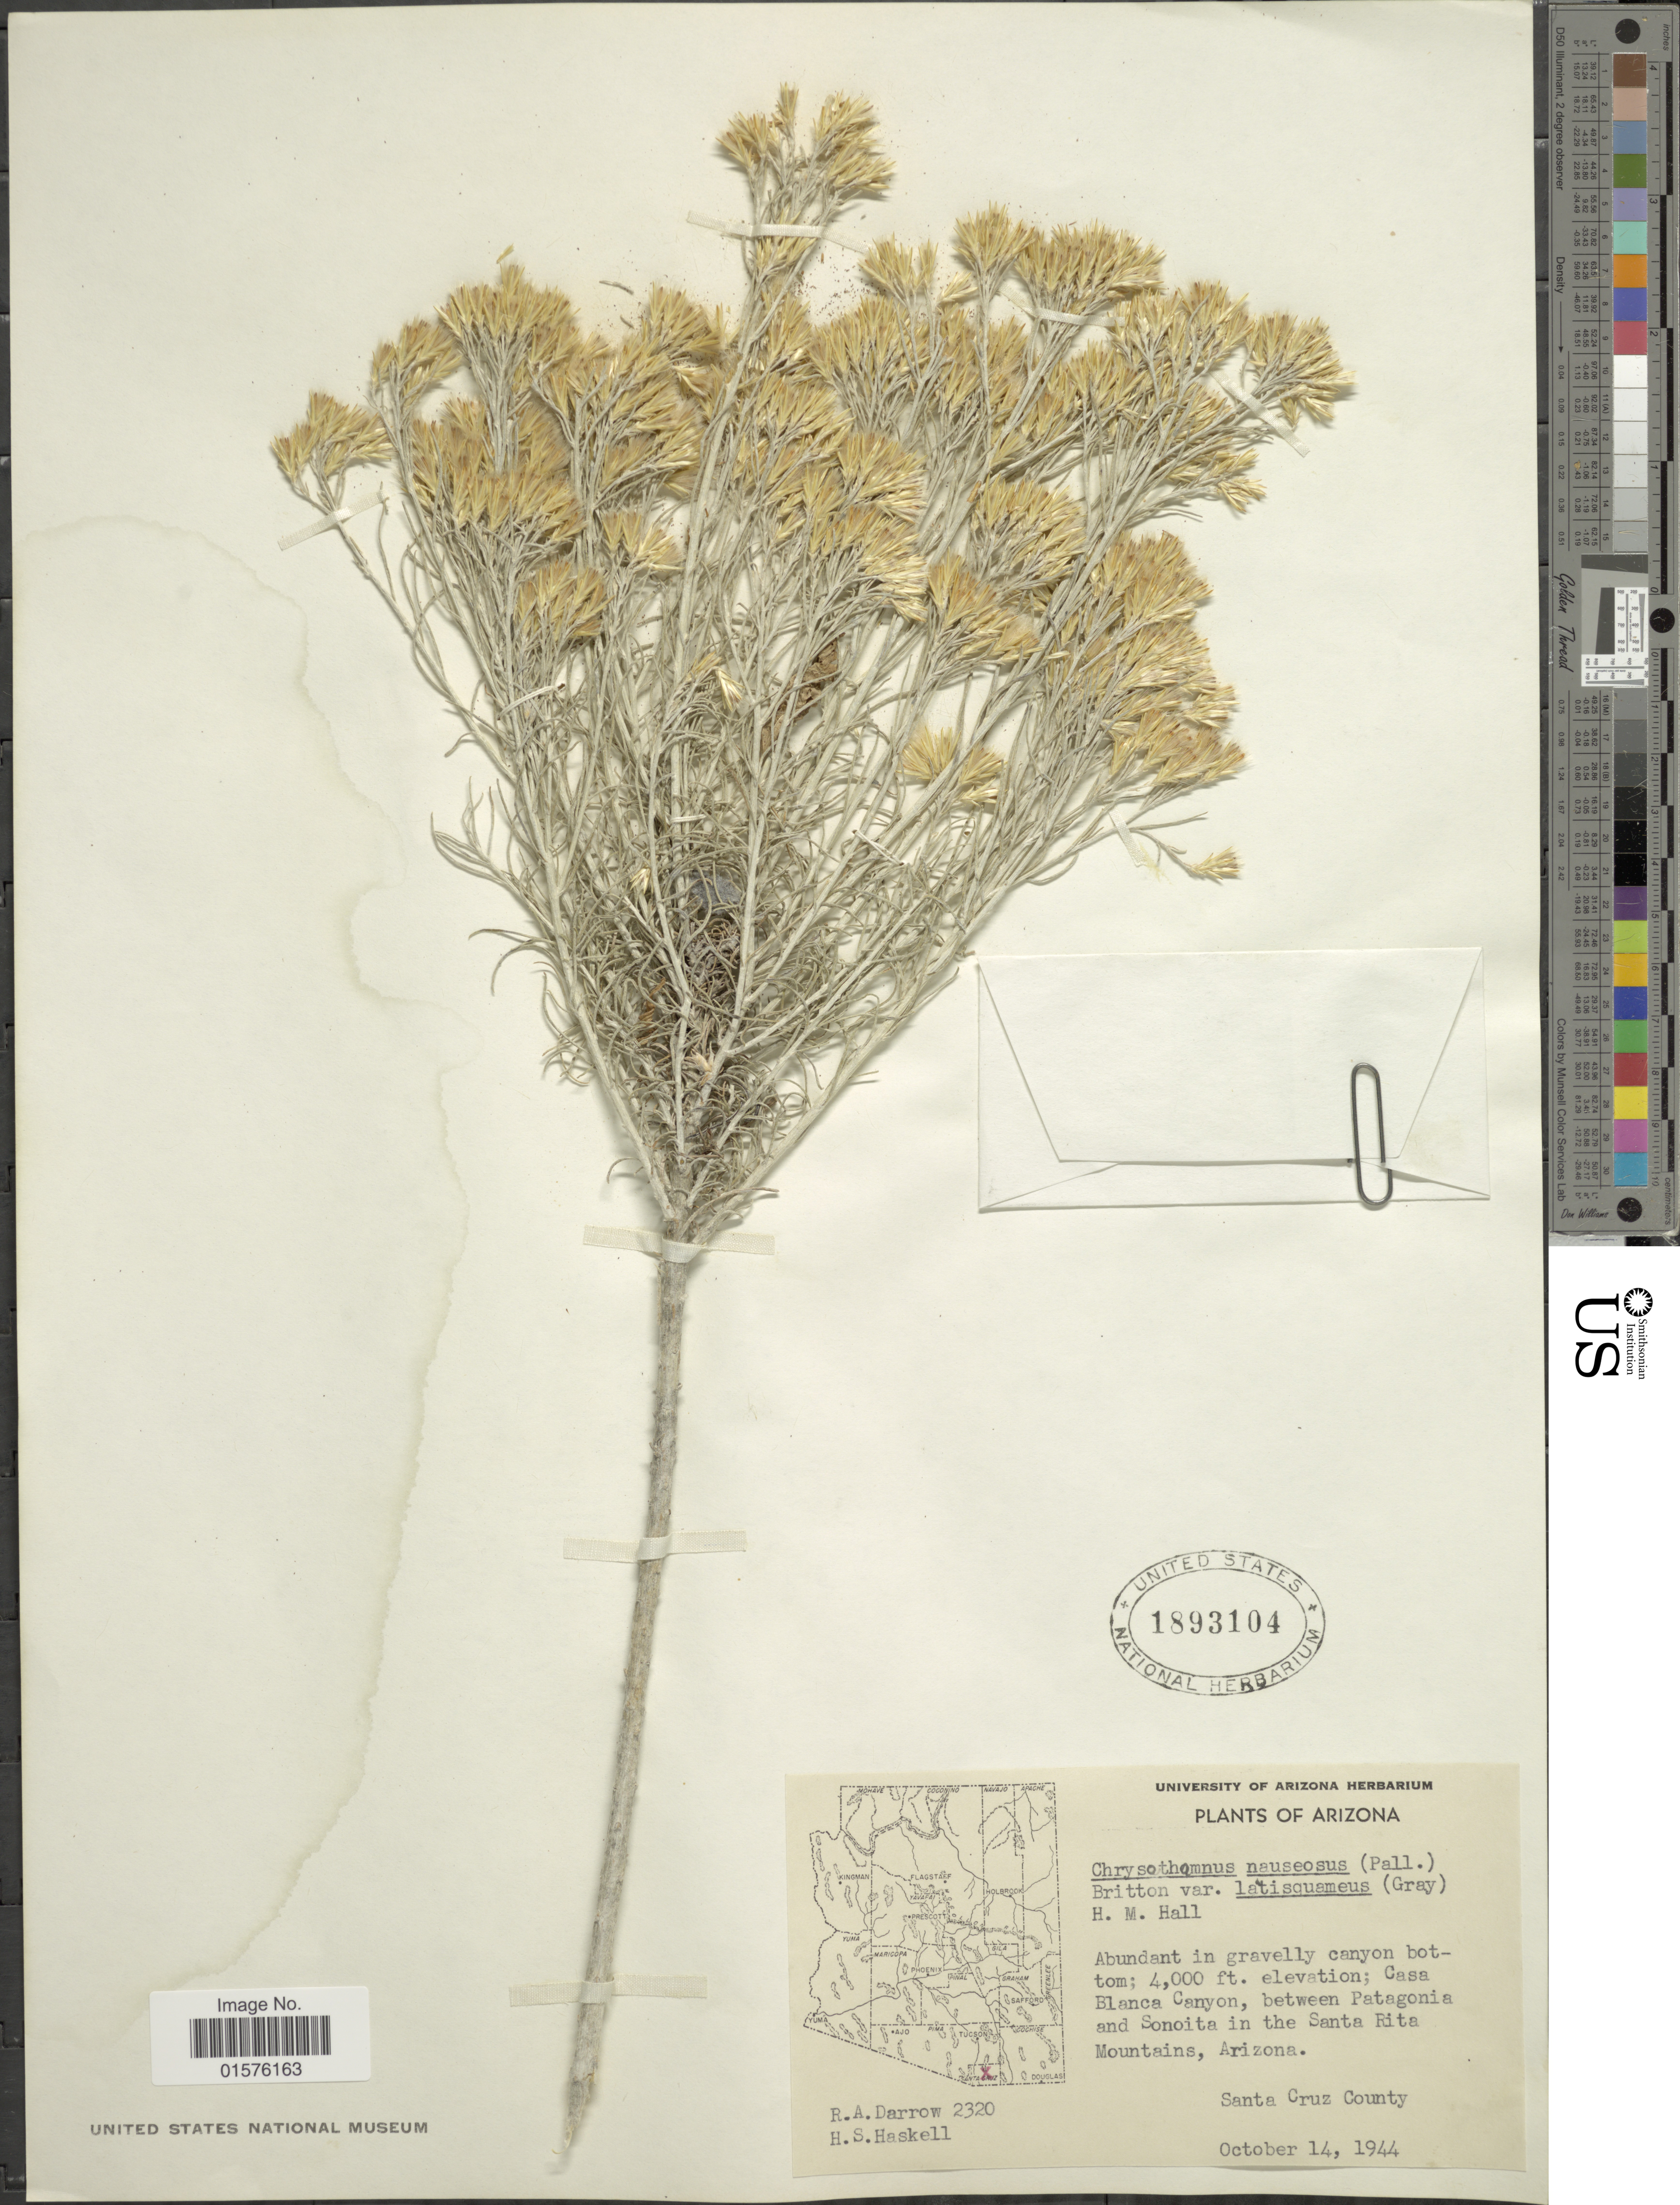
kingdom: Plantae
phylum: Tracheophyta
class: Magnoliopsida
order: Asterales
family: Asteraceae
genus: Ericameria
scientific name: Ericameria nauseosa var. latisquamea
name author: (A. Gray) G.L. Nesom & G.I. Baird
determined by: Urbatsch, Lowell E., Curator (LSU), Louisiana State University (UNITED STATES)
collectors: R. A. Darrow & H. Haskell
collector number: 2320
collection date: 1944-10-14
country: United States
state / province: Arizona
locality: Casa Blanca, between Patagonia and Sonoita in the Santa Rita Mountains, Santa Cruz County.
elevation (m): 1219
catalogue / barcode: US 1893104